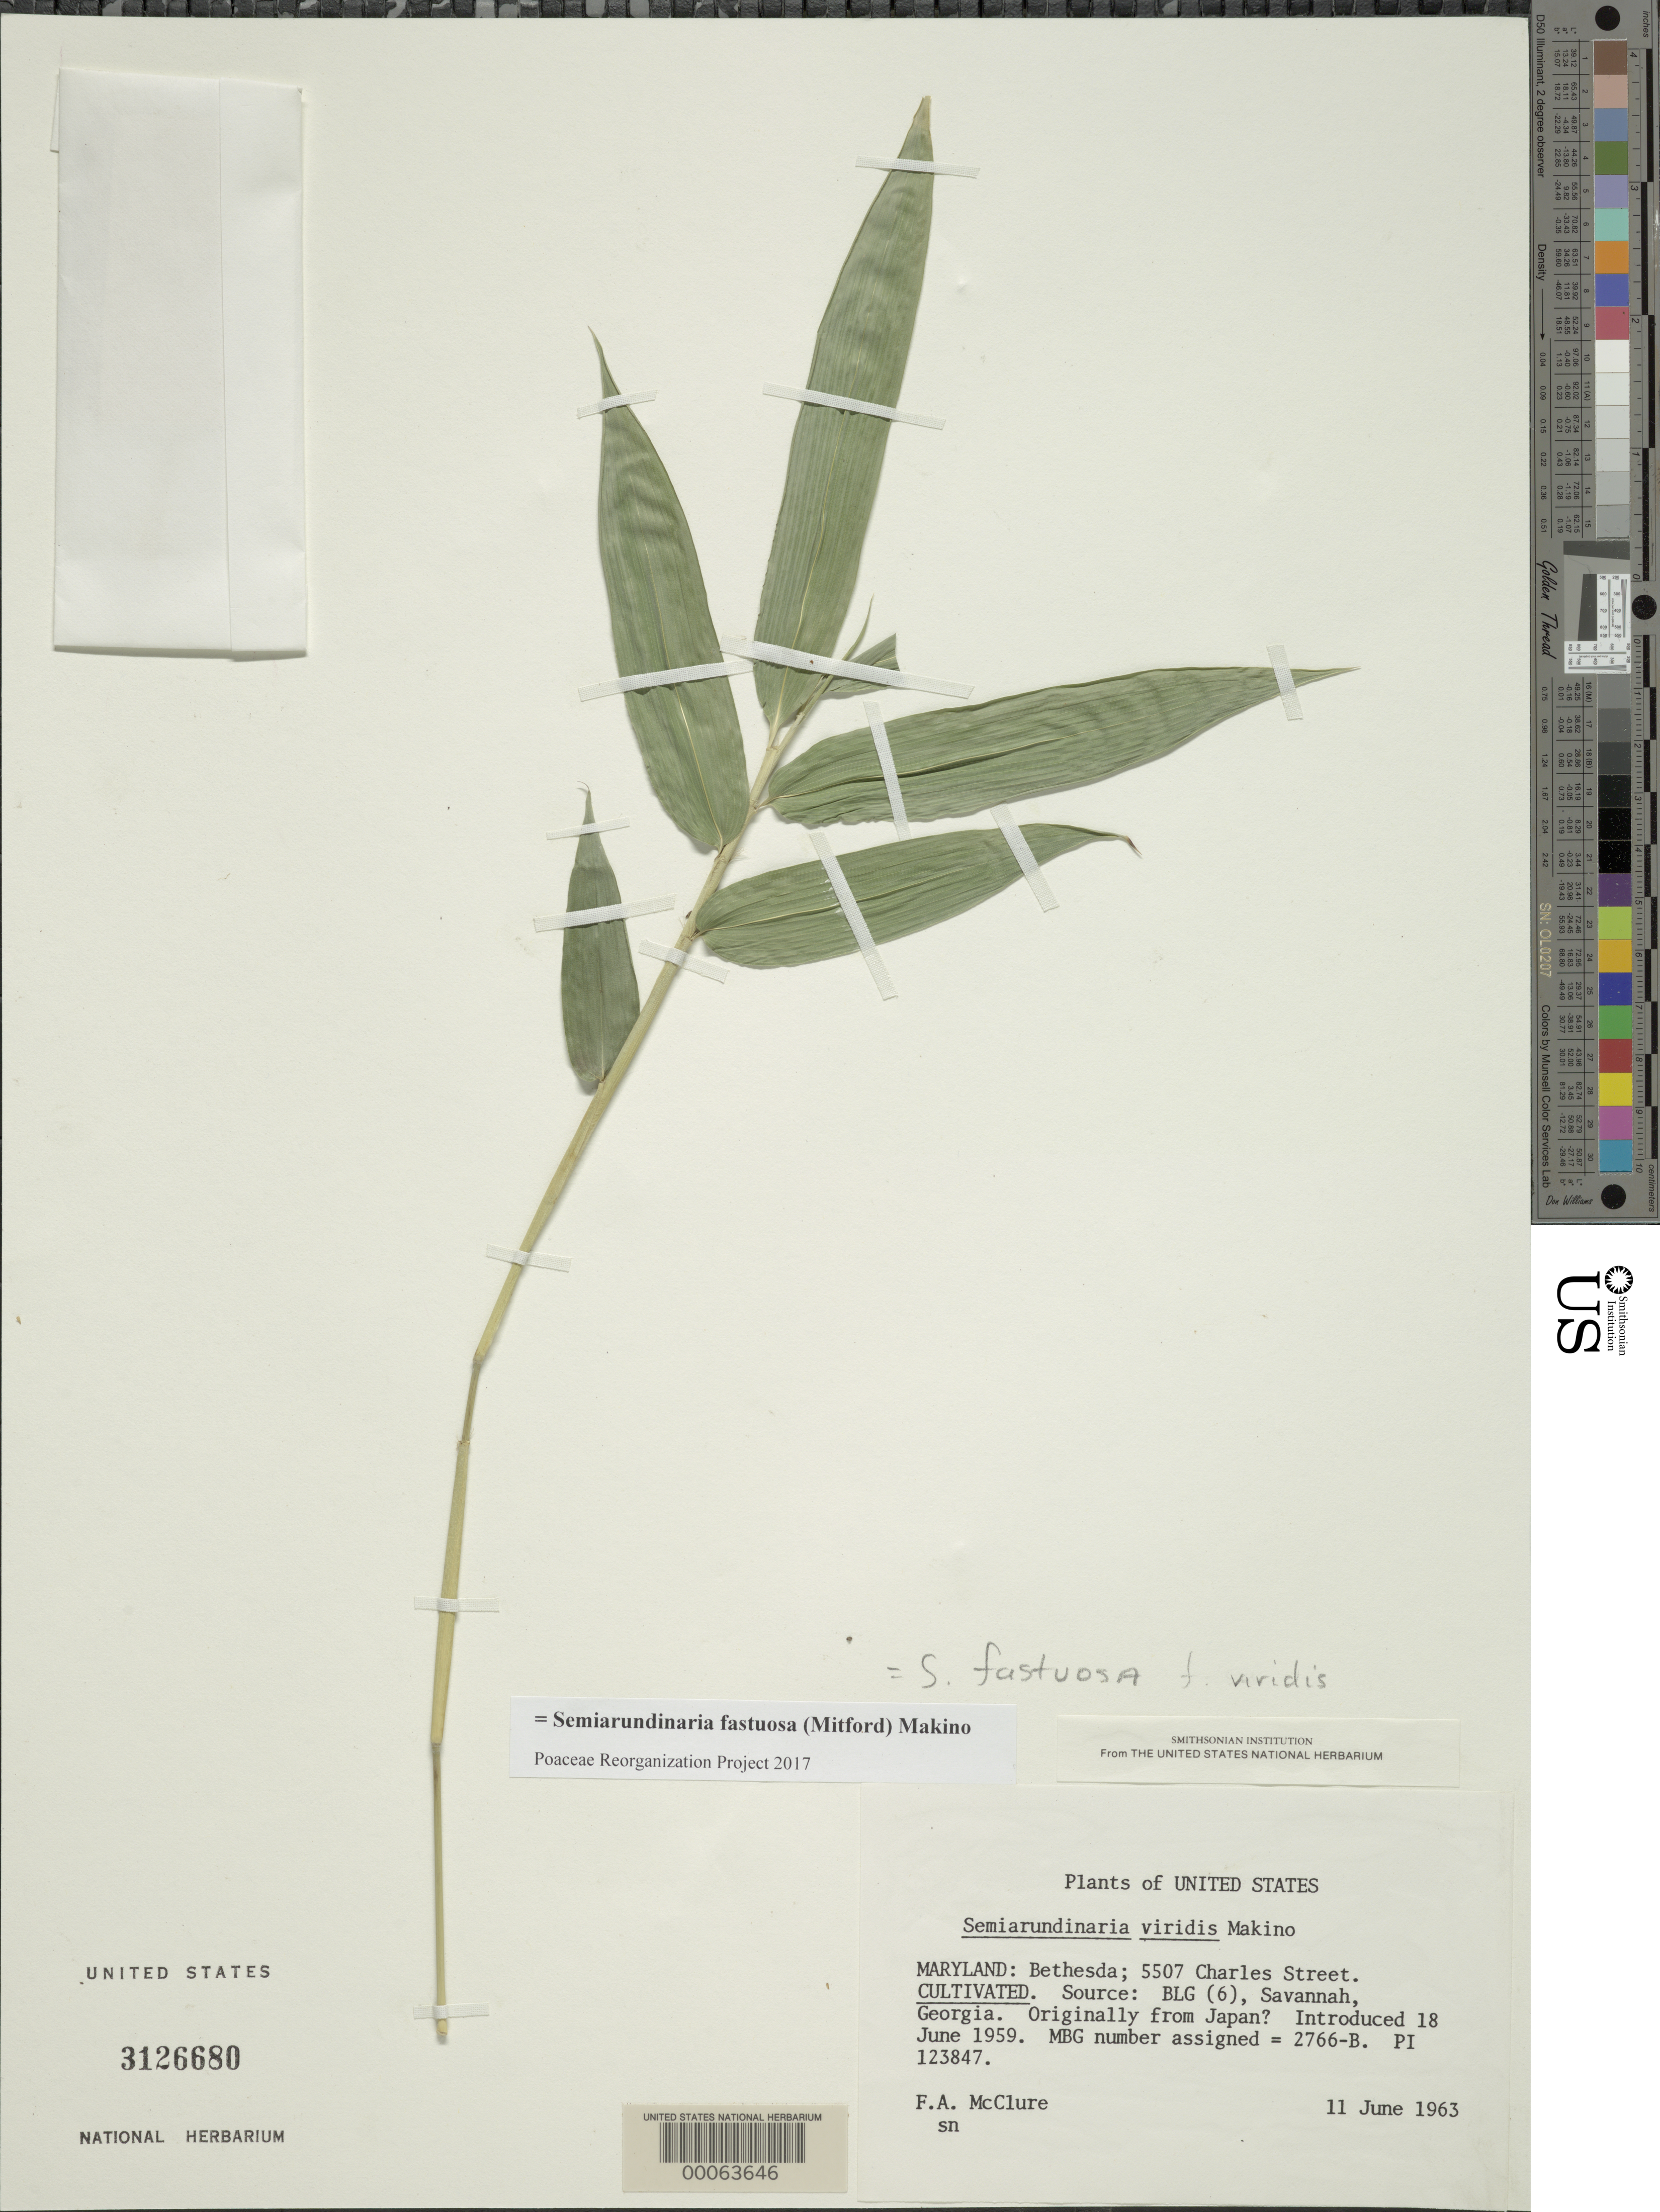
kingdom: Plantae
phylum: Tracheophyta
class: Liliopsida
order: Poales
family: Poaceae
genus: Semiarundinaria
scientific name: Semiarundinaria fastuosa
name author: Makino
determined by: Poaceae Reorganization Project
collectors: F. A. McClure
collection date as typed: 11 Jun 1963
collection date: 1963-06-11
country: United States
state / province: Maryland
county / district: Montgomery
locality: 5507 Charles Street, Bethesda (McClure's garden)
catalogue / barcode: US 3126680